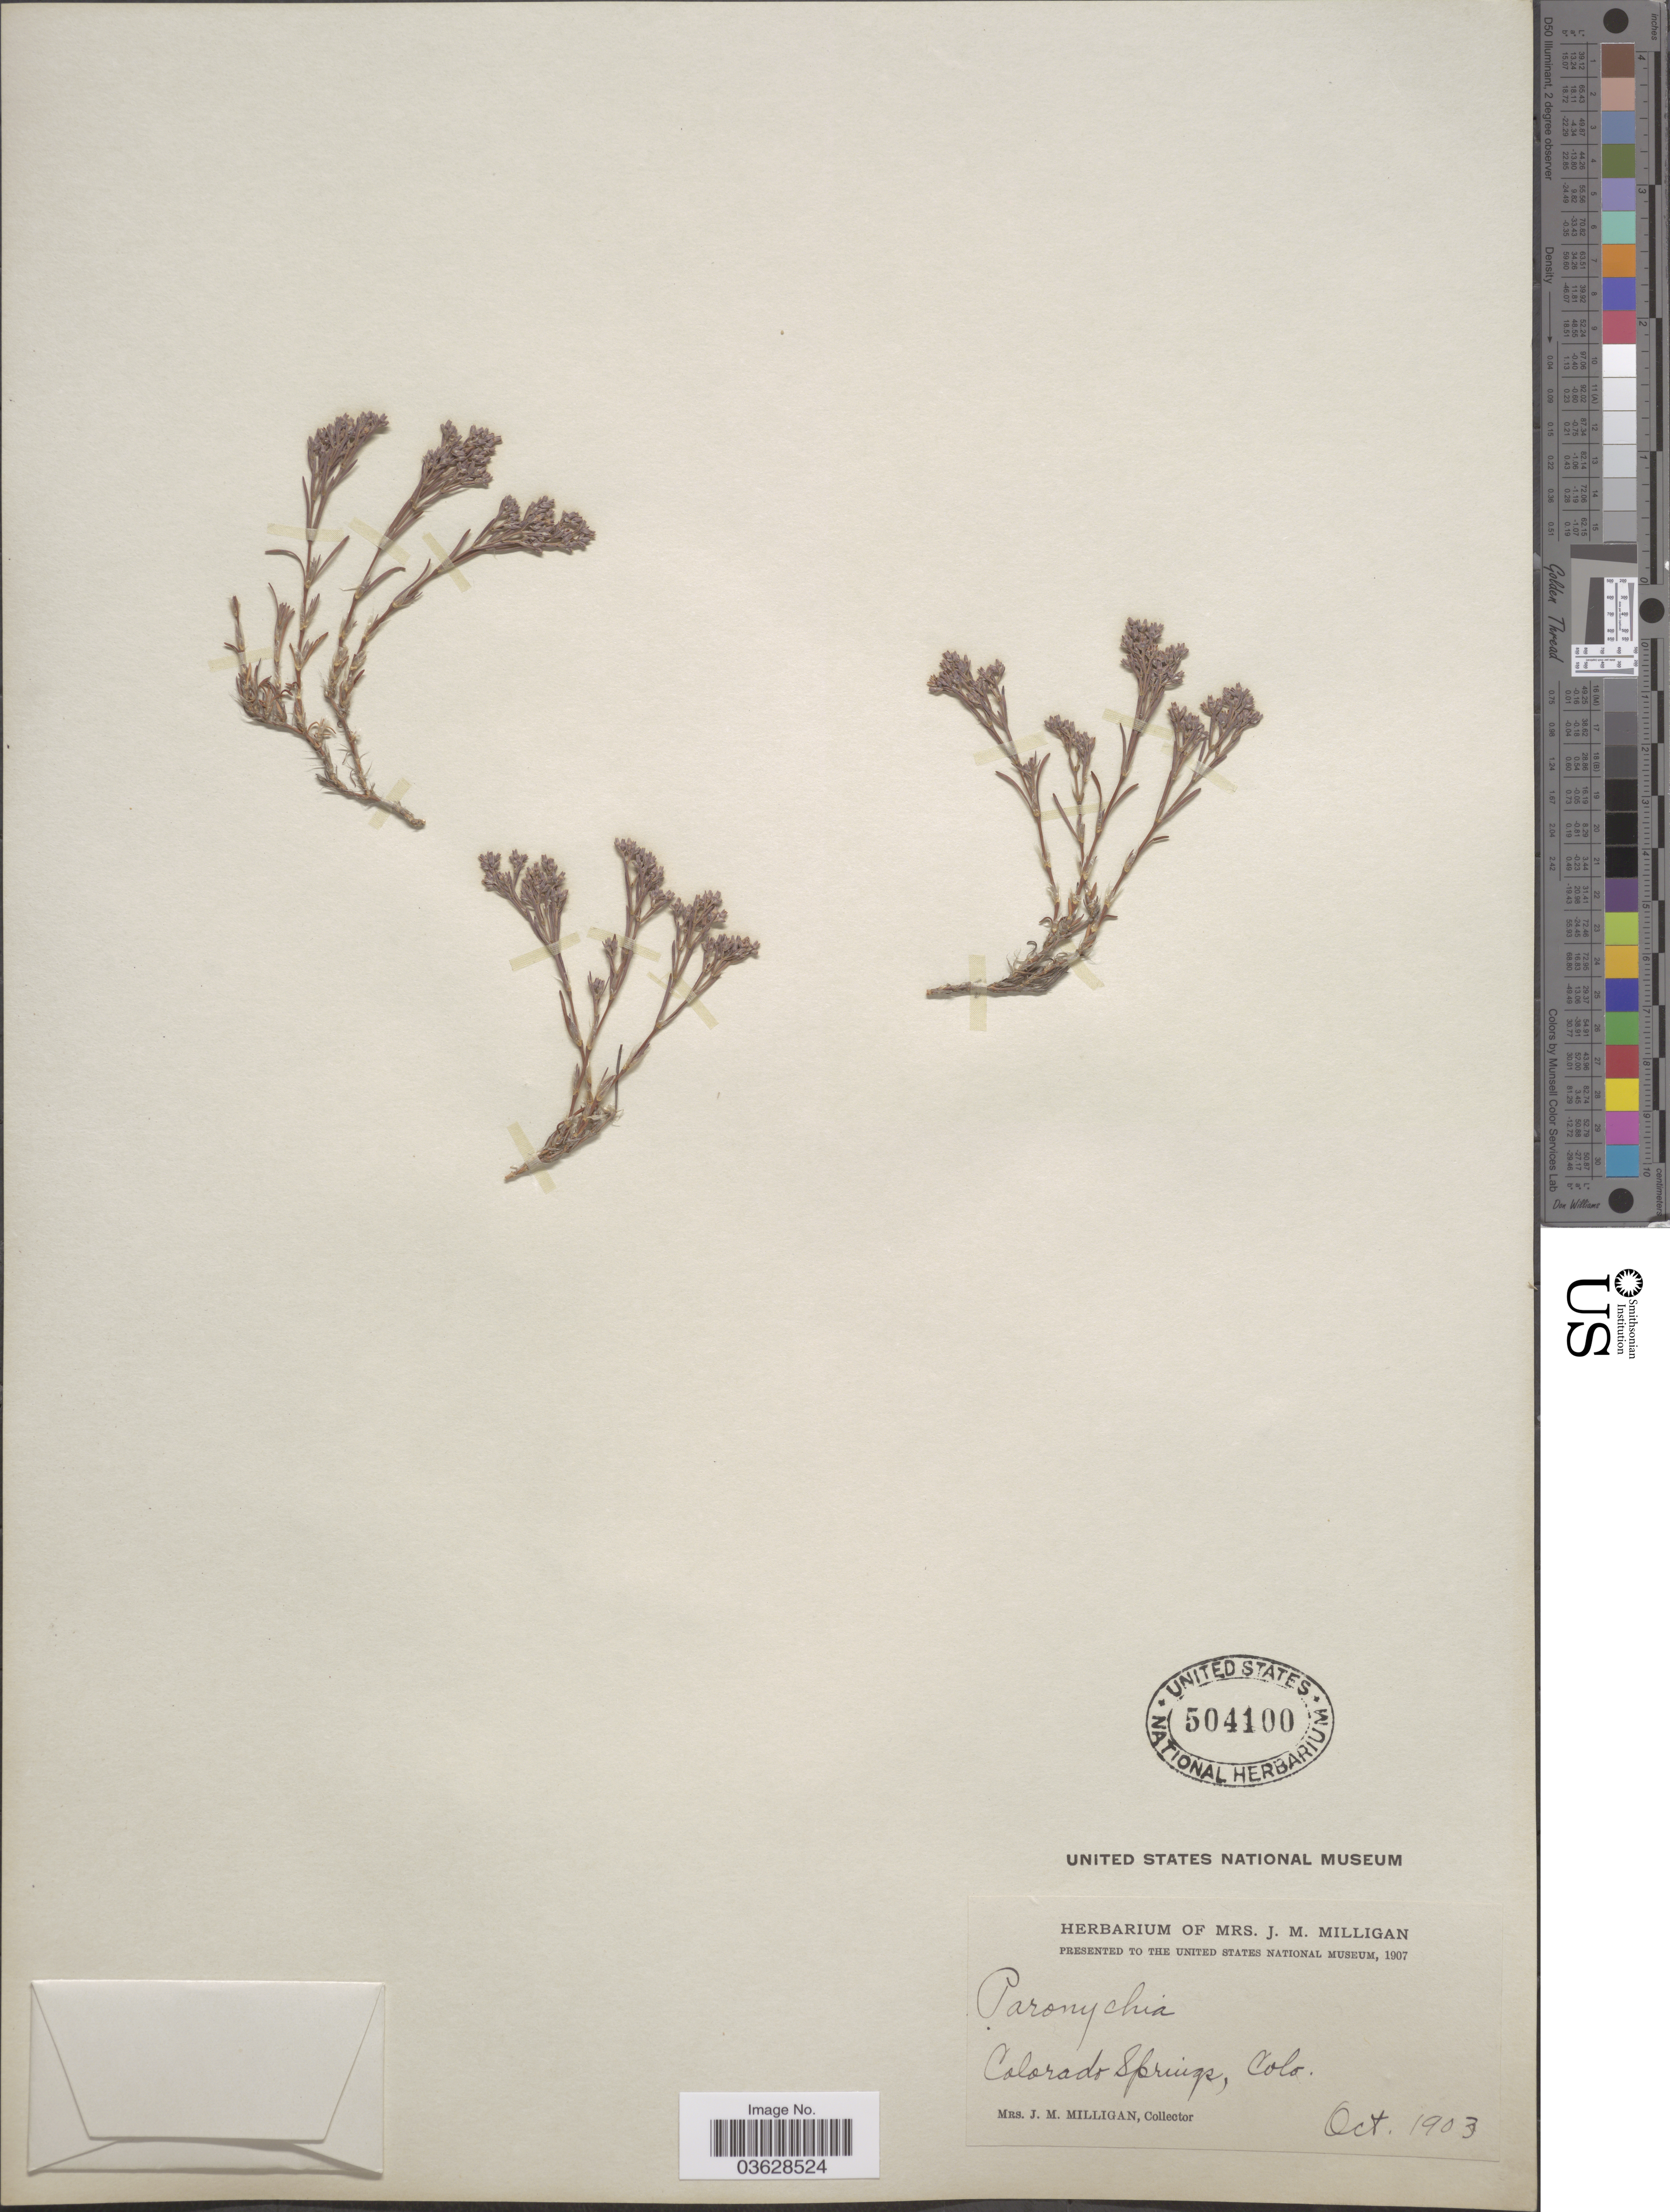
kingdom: Plantae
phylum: Tracheophyta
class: Magnoliopsida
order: Caryophyllales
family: Caryophyllaceae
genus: Paronychia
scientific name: Paronychia jamesii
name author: Torr. & A. Gray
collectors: J. Milligan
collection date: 1903-10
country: United States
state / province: Colorado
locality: Colorado Springs.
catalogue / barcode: US 504100